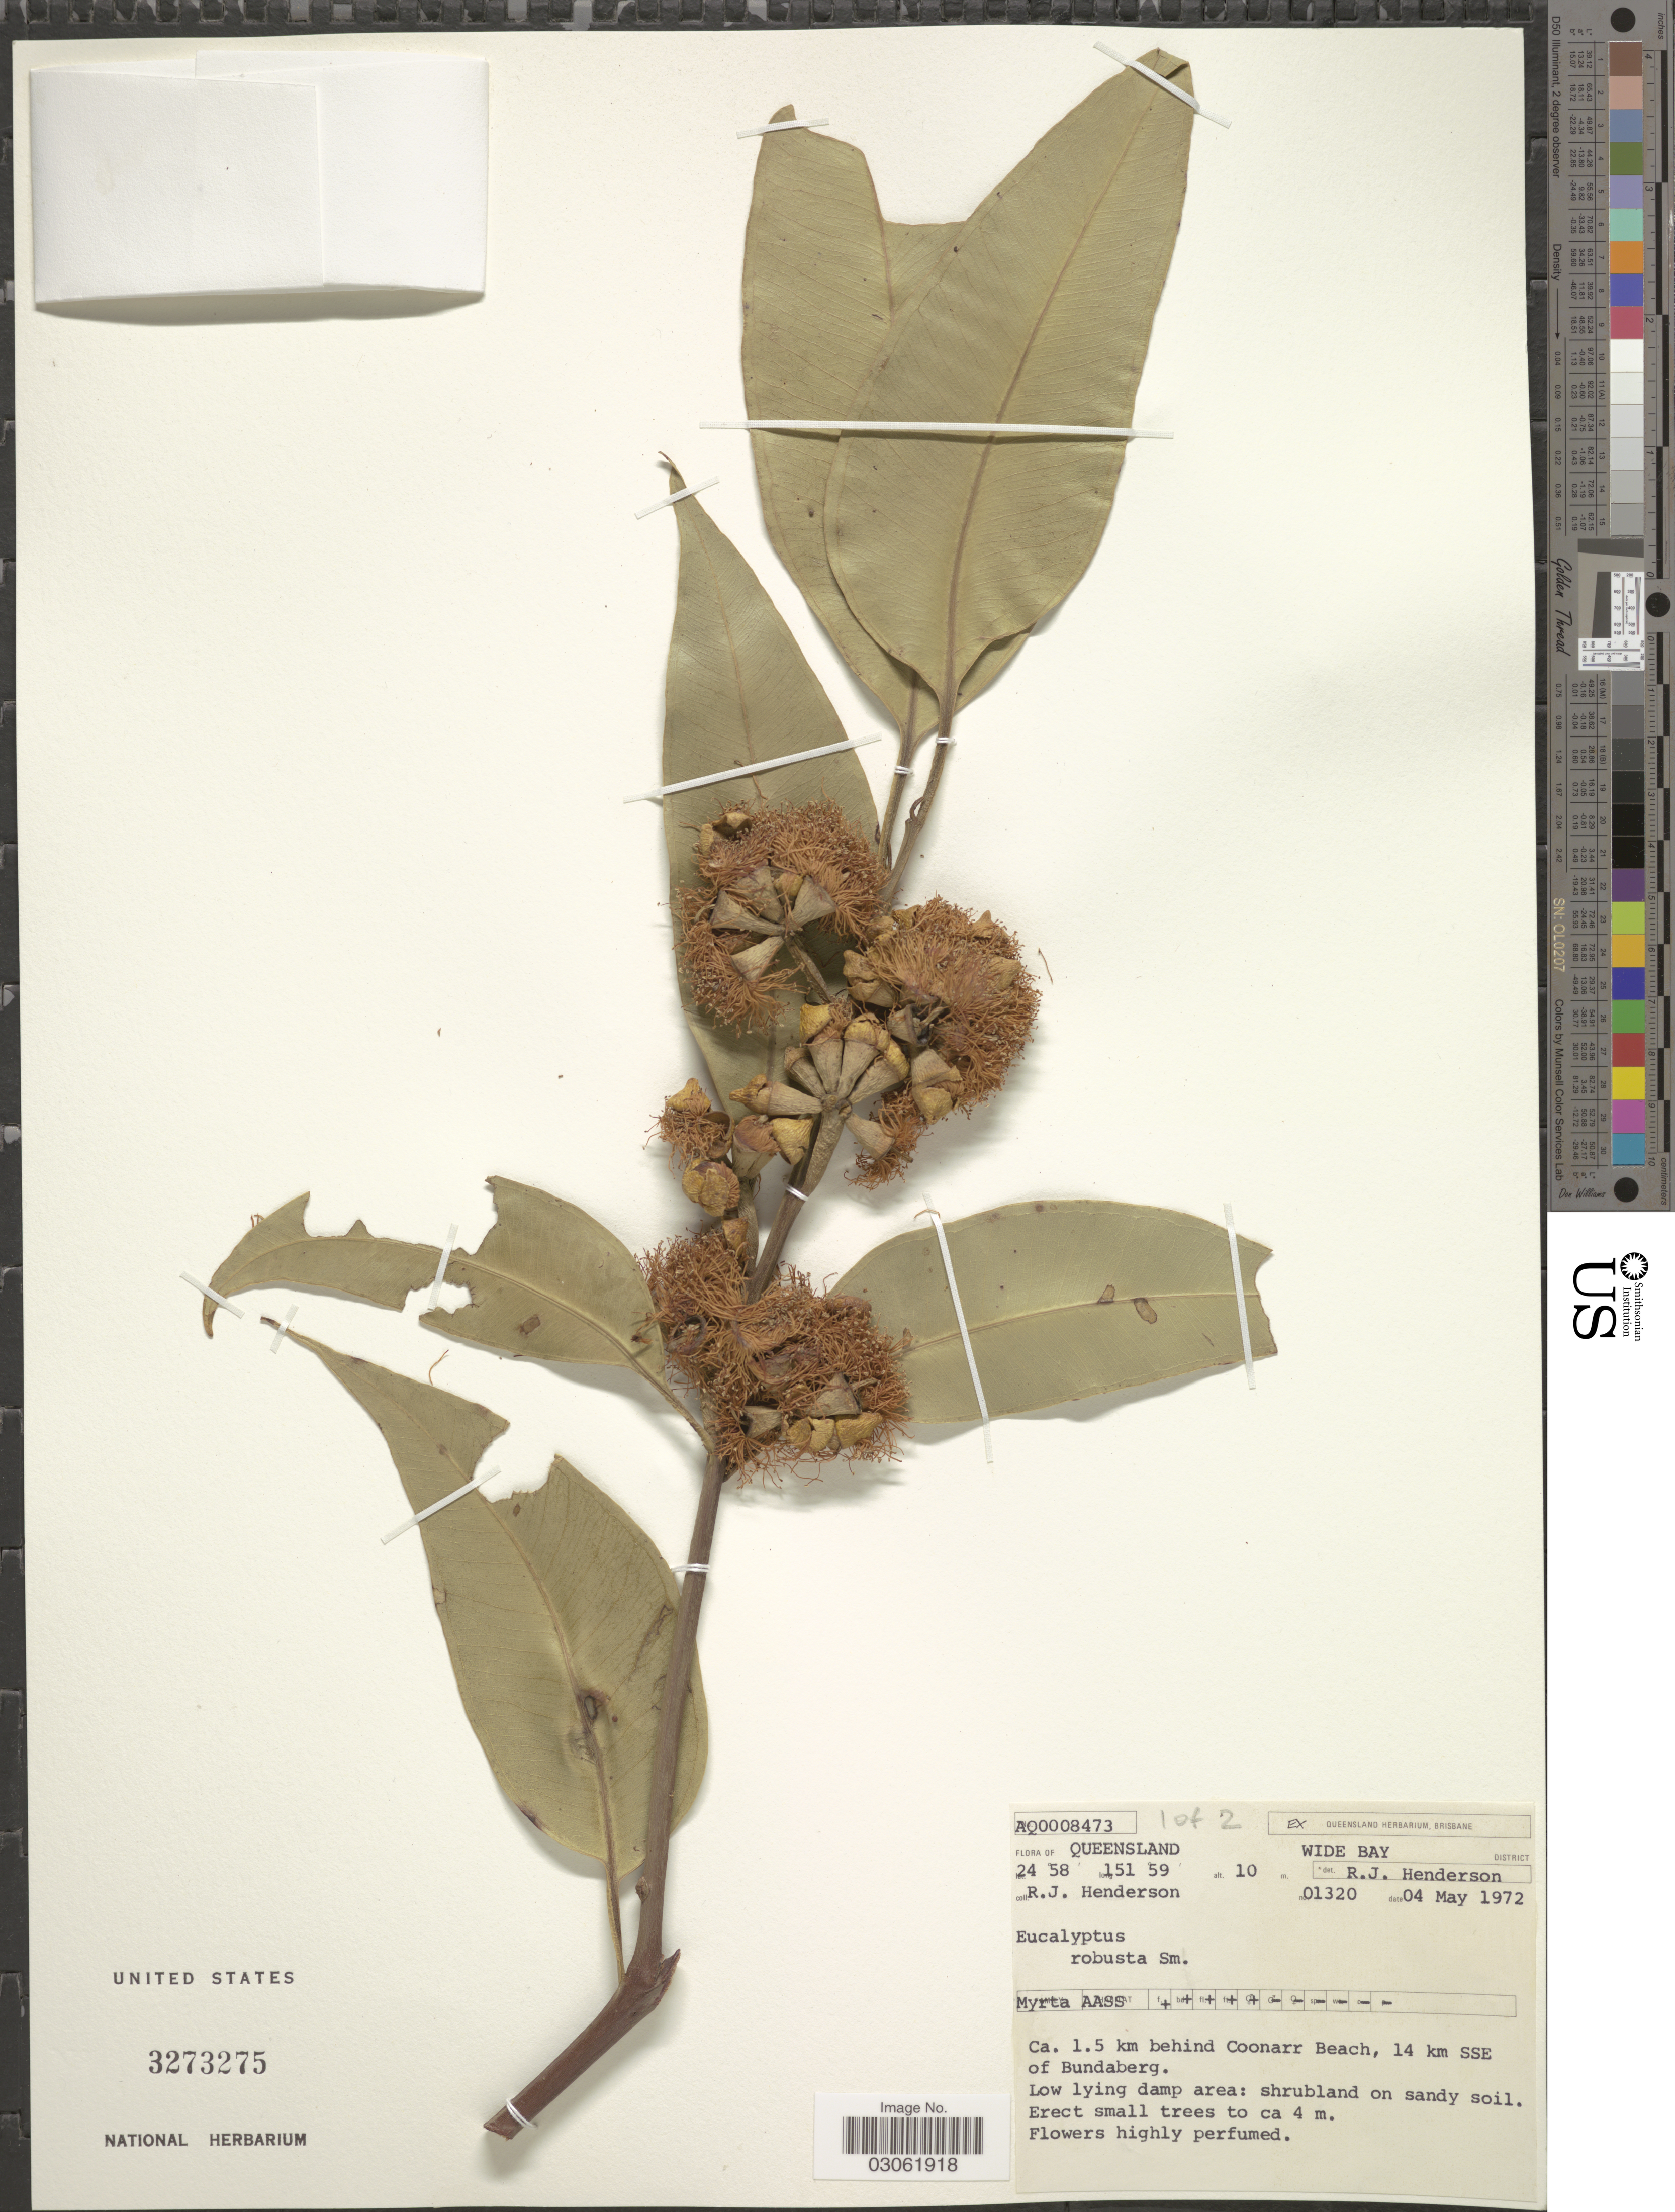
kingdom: Plantae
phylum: Tracheophyta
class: Magnoliopsida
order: Myrtales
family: Myrtaceae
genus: Eucalyptus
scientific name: Eucalyptus robusta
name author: Sm.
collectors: R. J. F. Henderson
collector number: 01320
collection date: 1972-05-04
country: Australia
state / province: Queensland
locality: Wide Bay District. Ca. 1.5 km behind Coonarr Beach, 14 km SSE of Bundaberg.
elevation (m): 10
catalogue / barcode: US 3273275